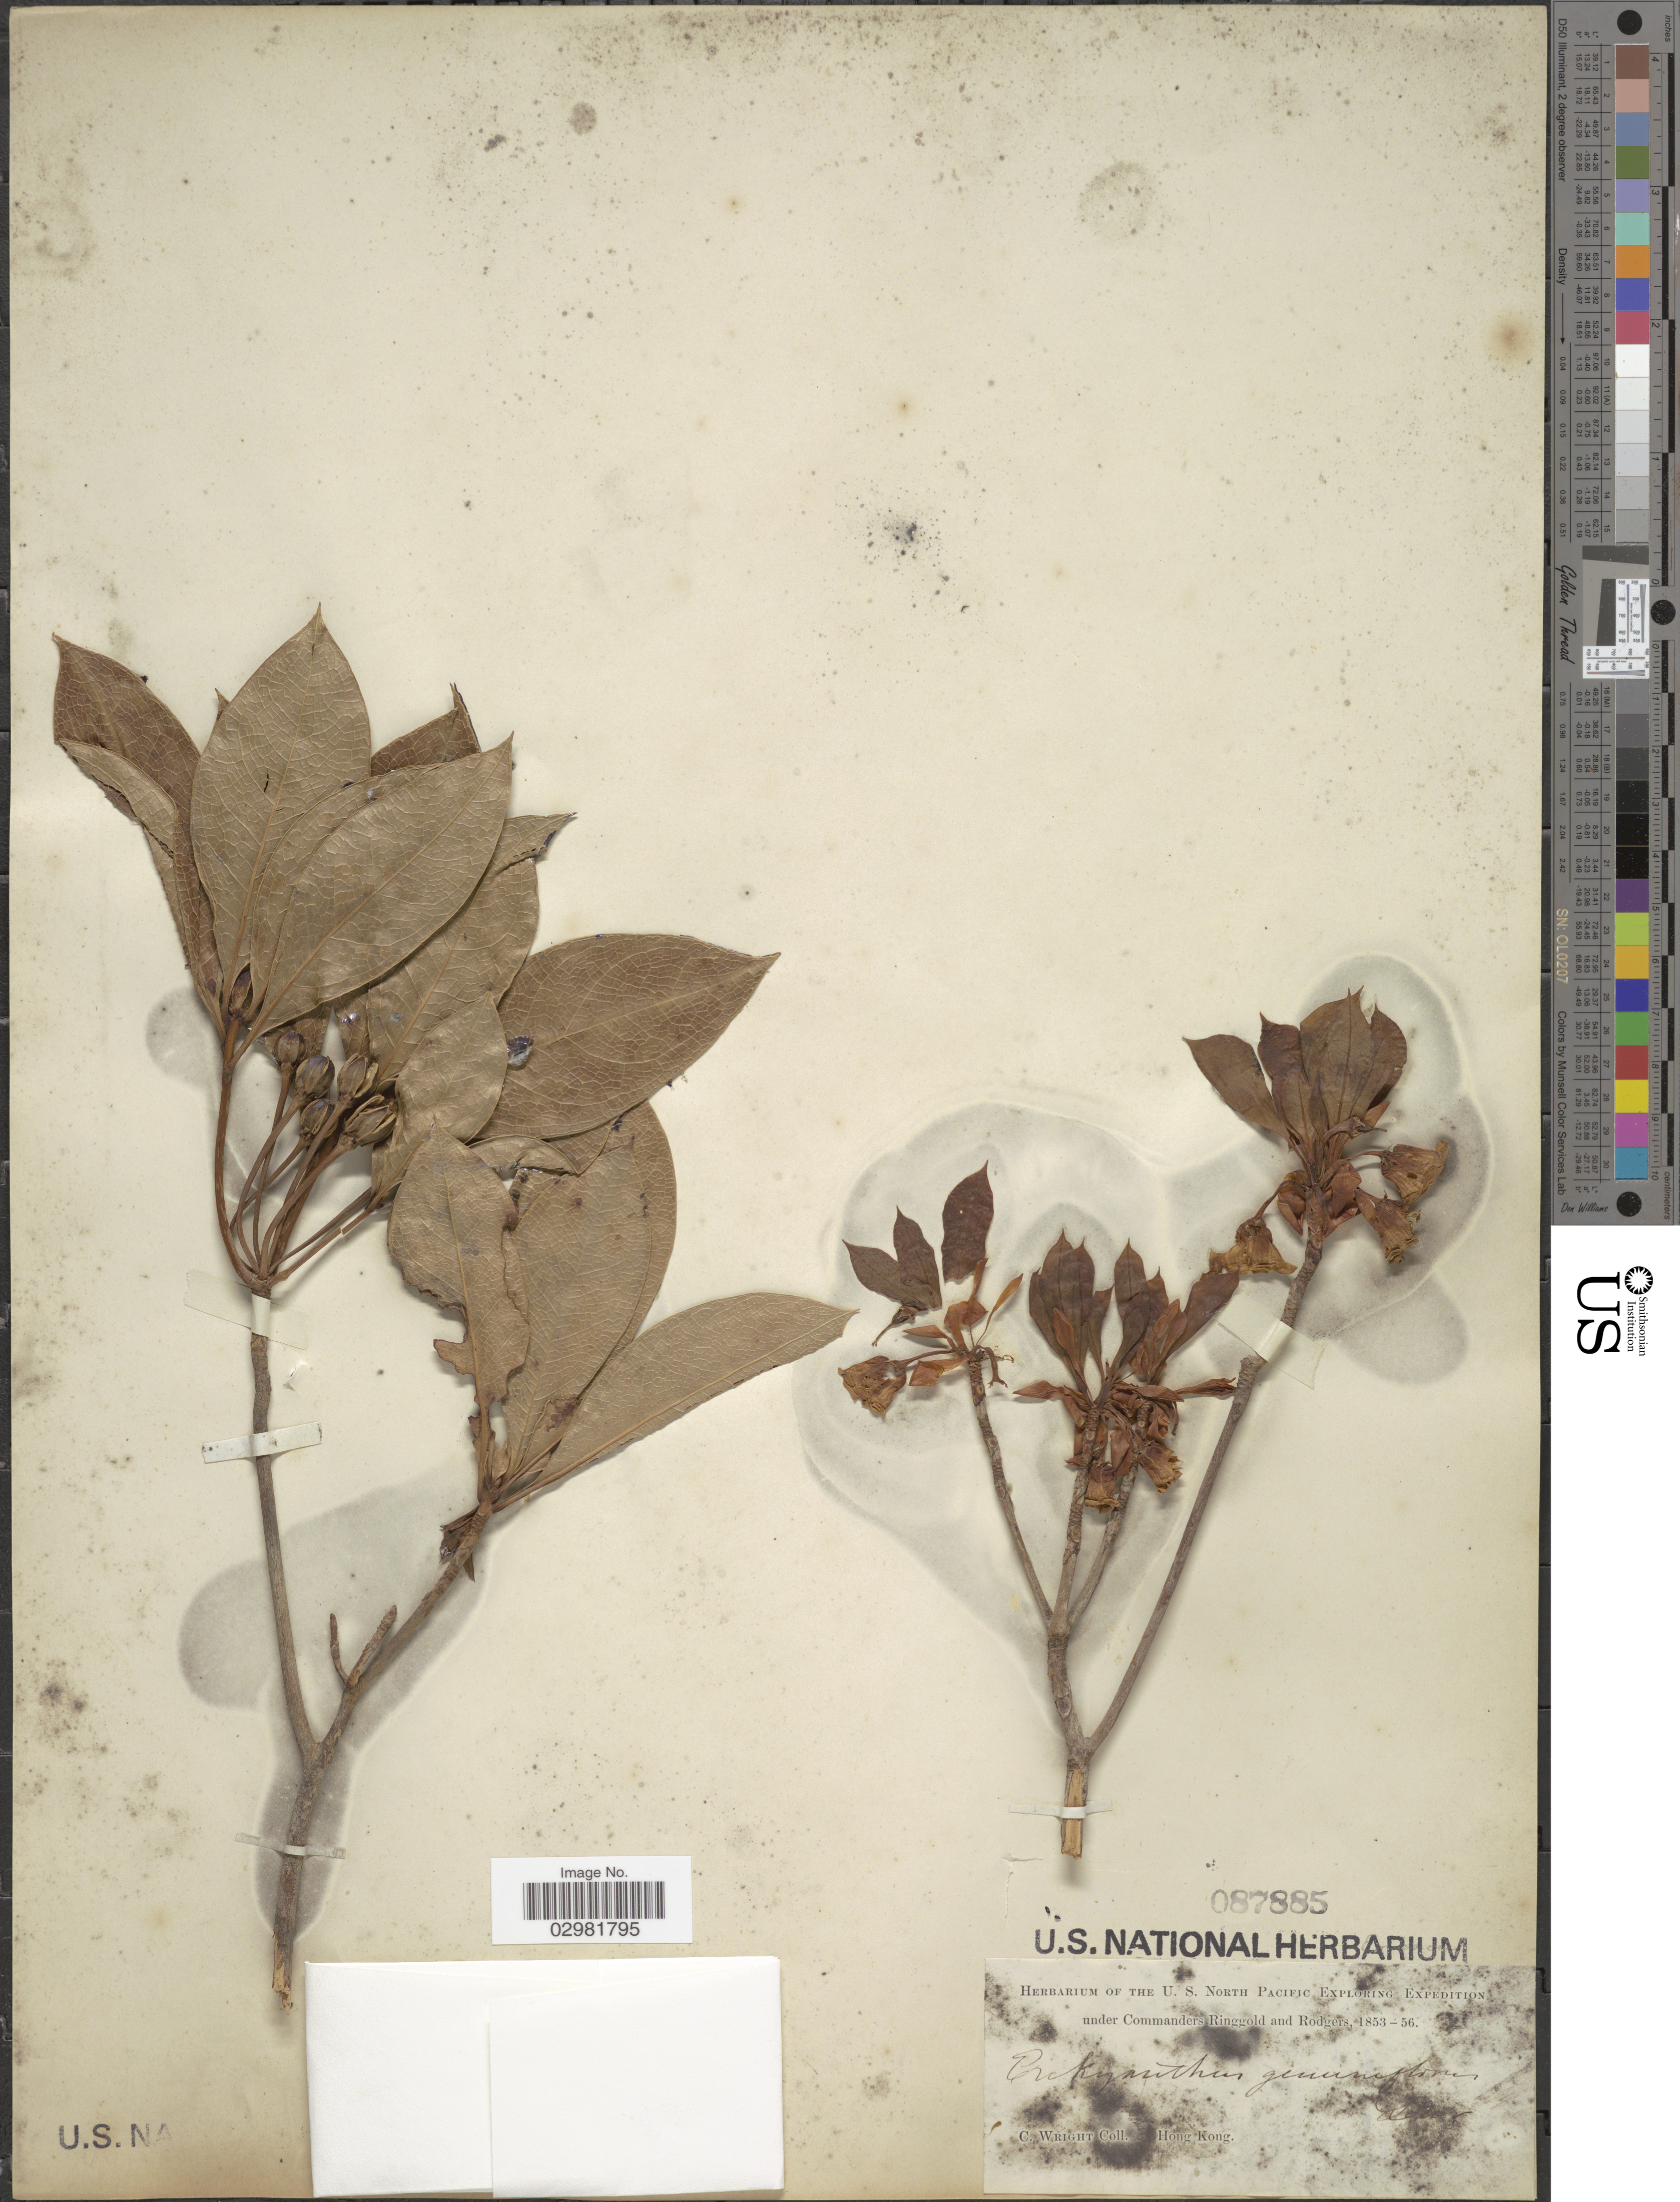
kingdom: Plantae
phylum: Tracheophyta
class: Magnoliopsida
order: Ericales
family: Ericaceae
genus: Enkianthus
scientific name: Enkianthus quinqueflorus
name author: Lour.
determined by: Strong, Mark T., (BOT), Smithsonian Institution - National Museum of Natural History (UNITED STATES)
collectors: C. Wright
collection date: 1853/1856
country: China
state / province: Hong Kong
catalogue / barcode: US 87885